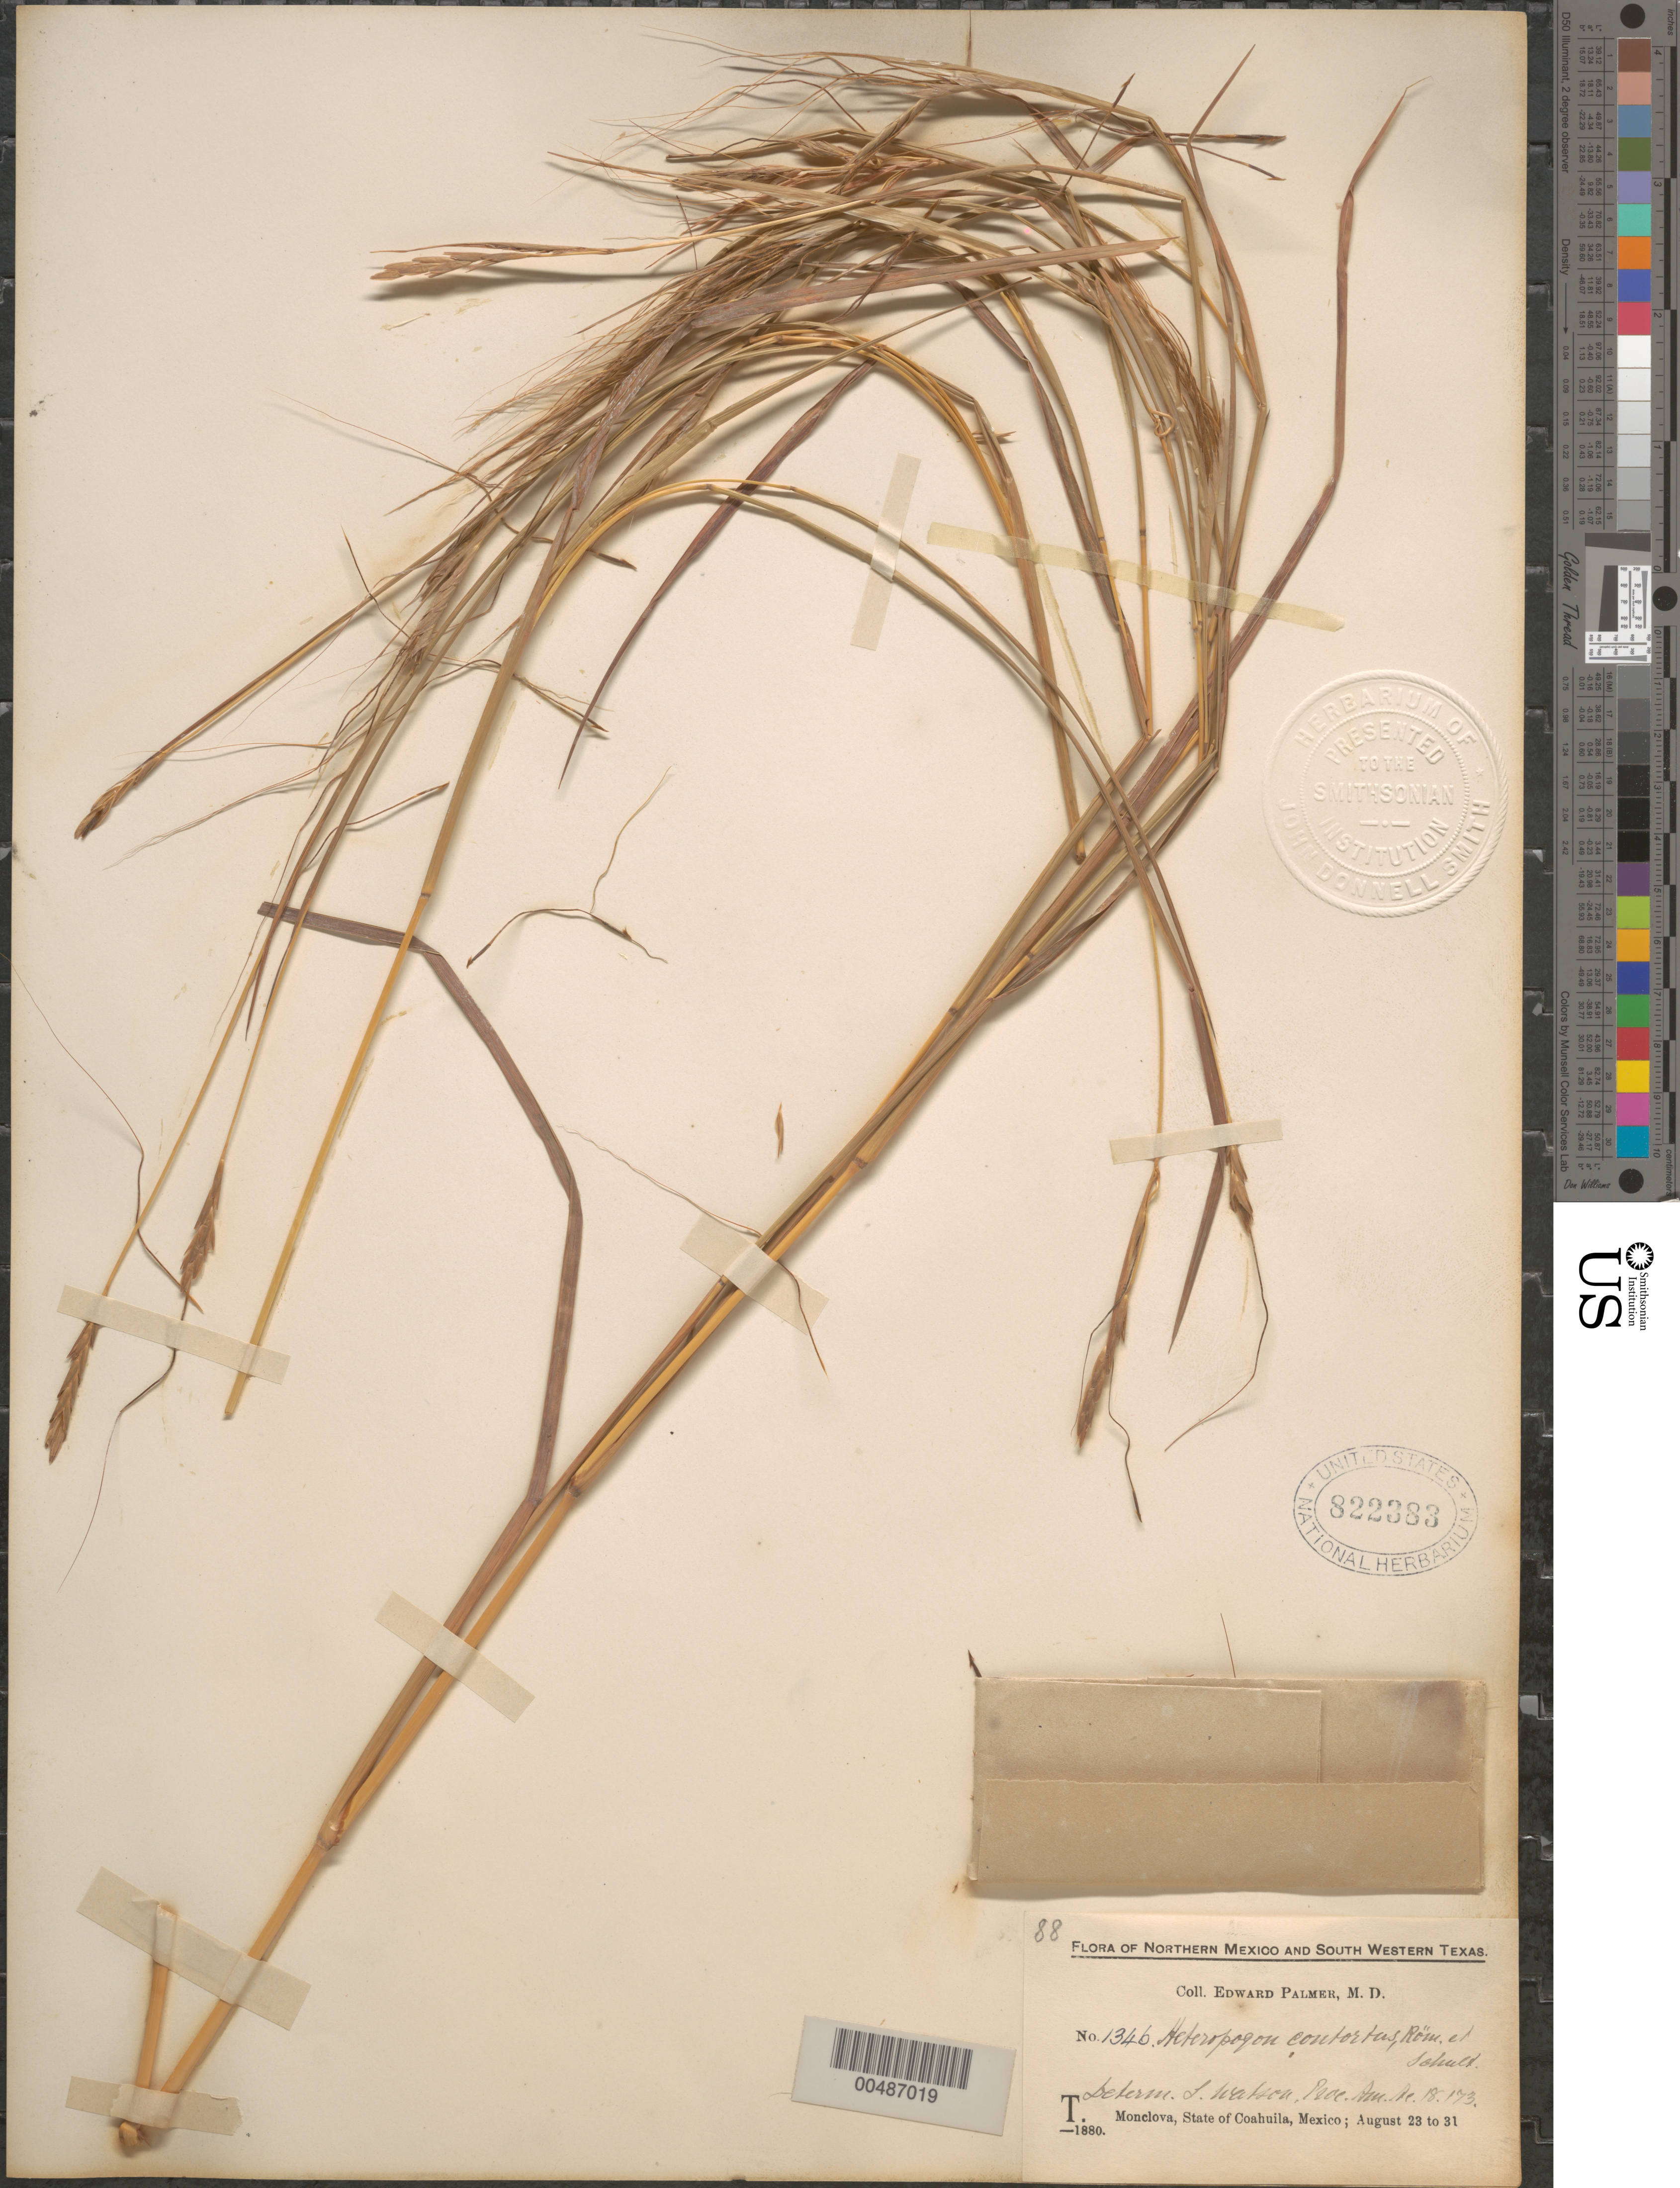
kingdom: Plantae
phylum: Tracheophyta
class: Liliopsida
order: Poales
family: Poaceae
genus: Heteropogon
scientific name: Heteropogon contortus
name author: (L.) P. Beauv. ex Roem. & Schult.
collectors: E. Palmer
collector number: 1346 (88)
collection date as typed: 23 Aug 1880 to 31 Aug 1880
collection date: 1880-08-23/1880-08-31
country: Mexico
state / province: Coahuila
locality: N Mexico, Monclova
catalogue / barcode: US 822383